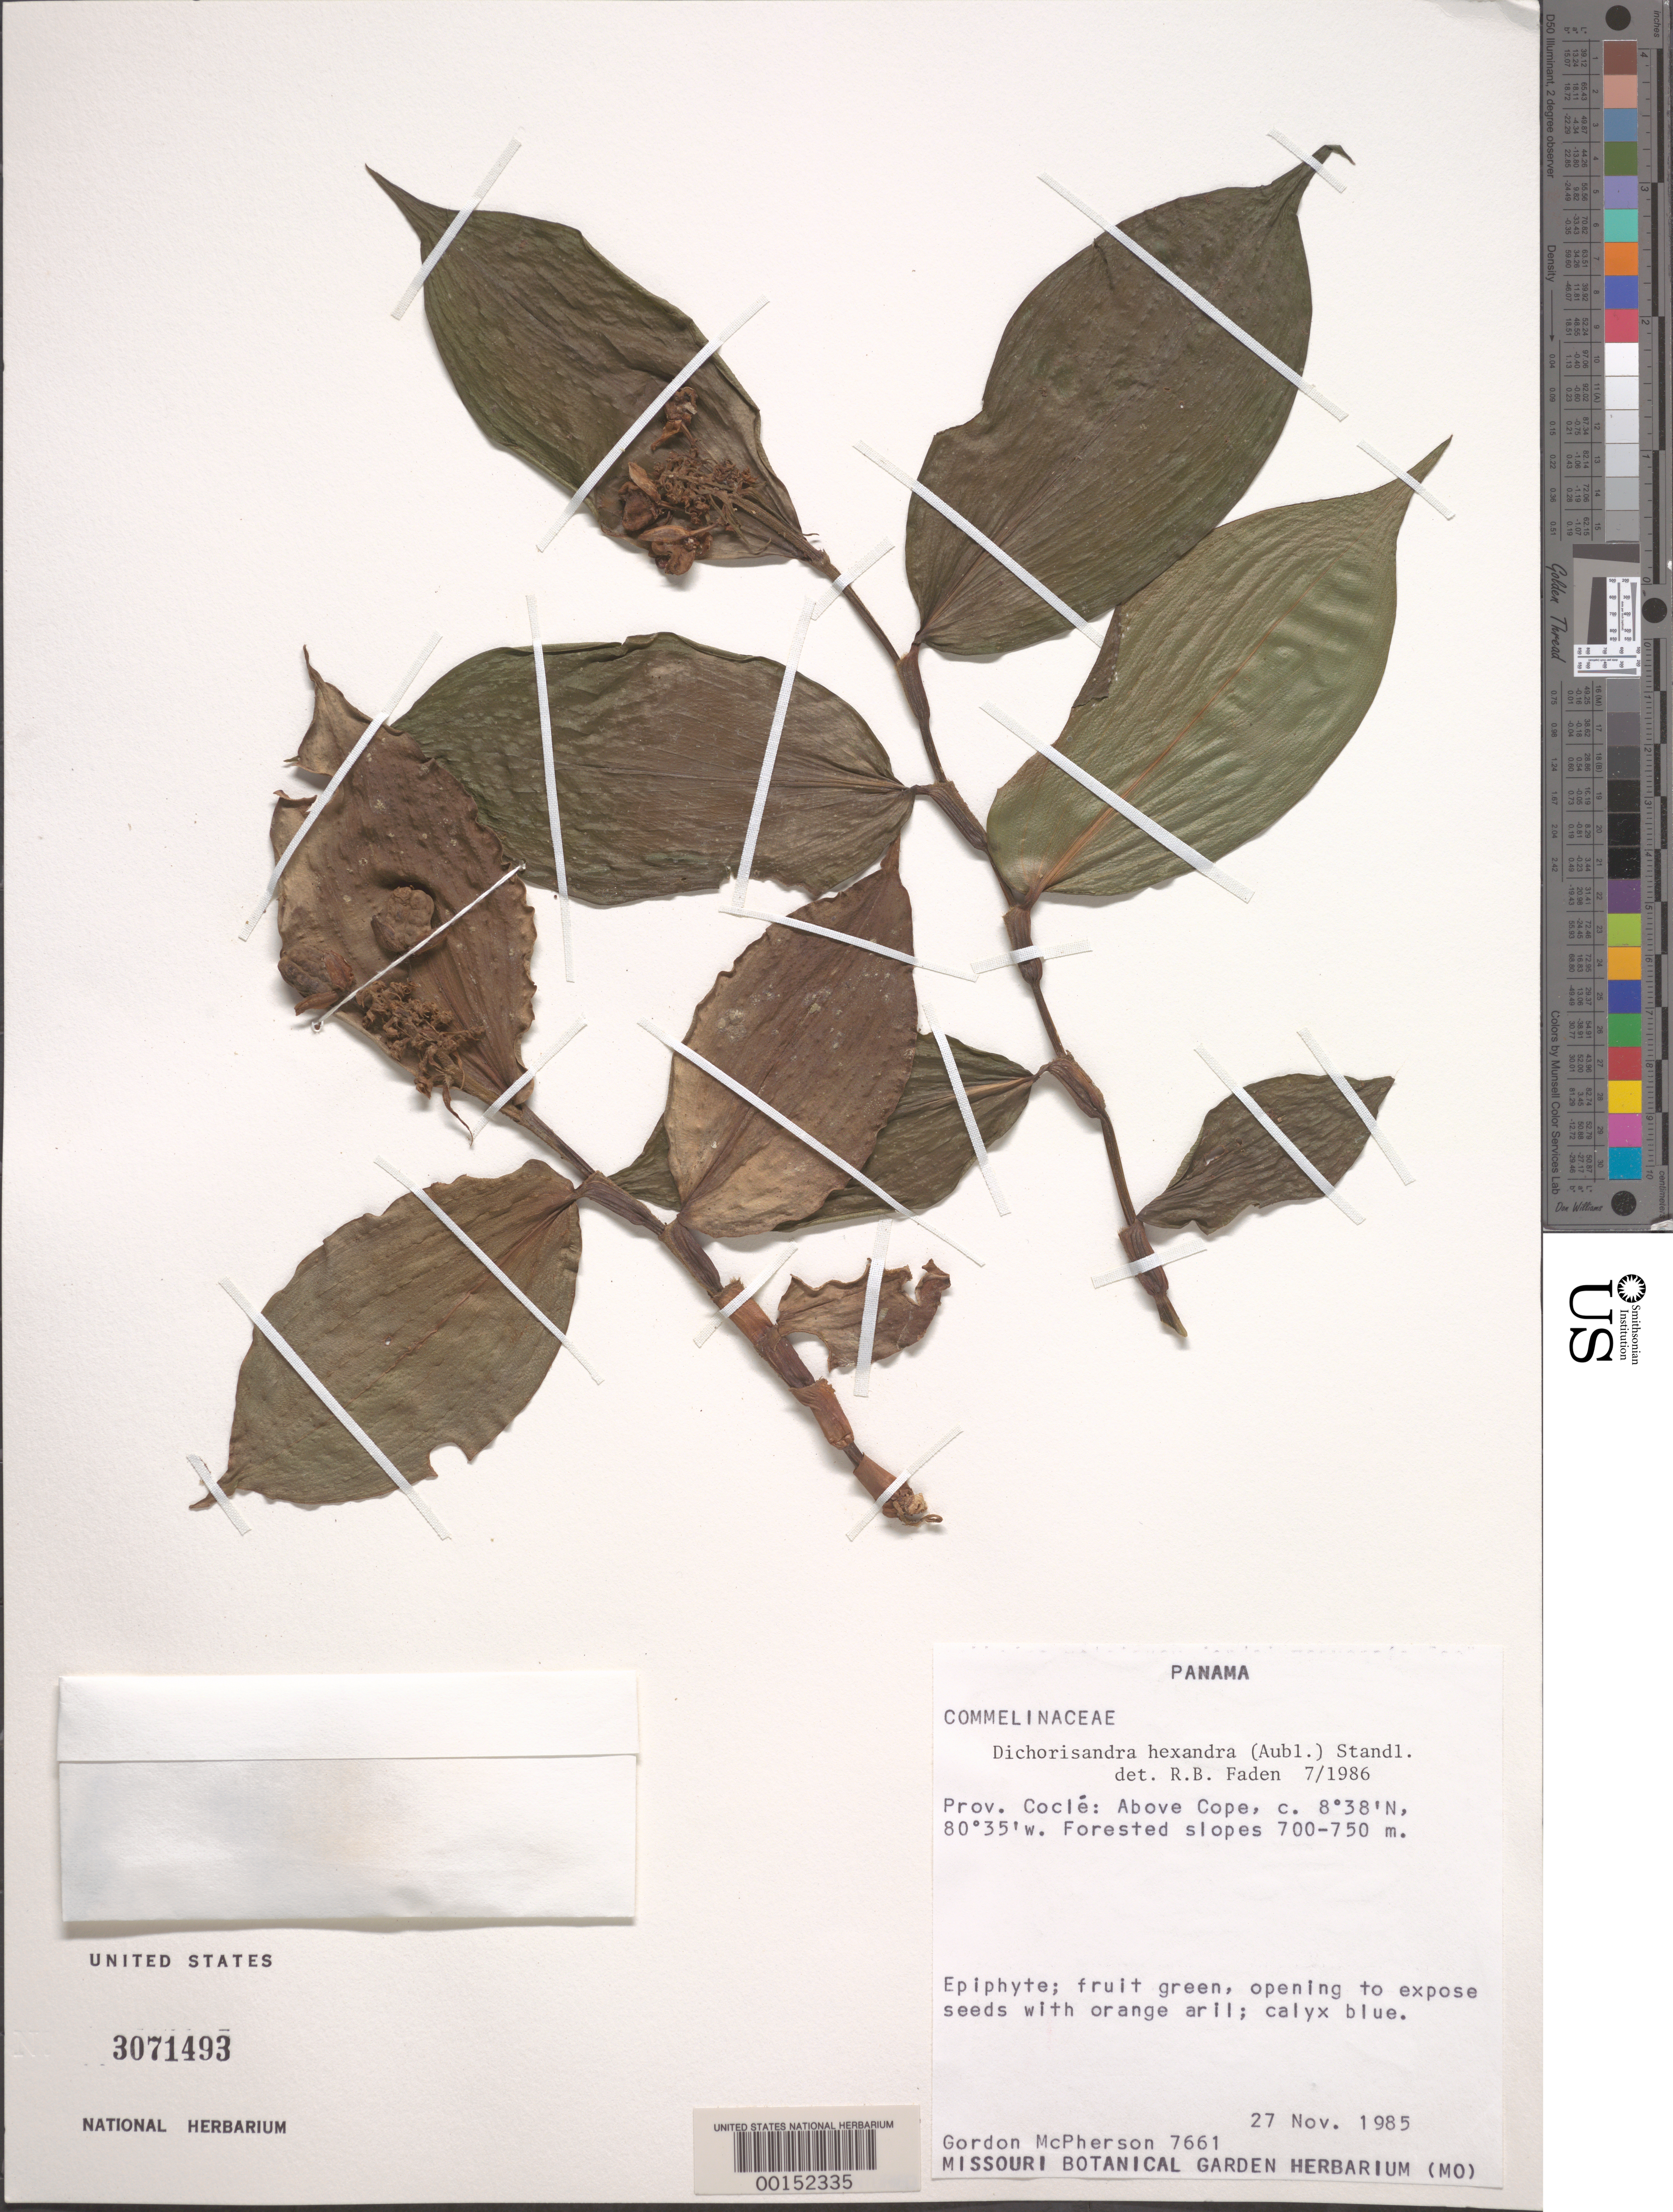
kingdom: Plantae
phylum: Tracheophyta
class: Liliopsida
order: Commelinales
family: Commelinaceae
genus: Dichorisandra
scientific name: Dichorisandra hexandra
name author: (Aubl.) Standl.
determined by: Faden, Robert B., (US), Smithsonian Institution - National Museum of Natural History (UNITED STATES)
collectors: G. D. McPherson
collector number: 7661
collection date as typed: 27 Nov 1985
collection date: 1985-11-27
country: Panama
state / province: Coclé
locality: Above Cope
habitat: Forested slopes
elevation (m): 700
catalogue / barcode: US 3071493